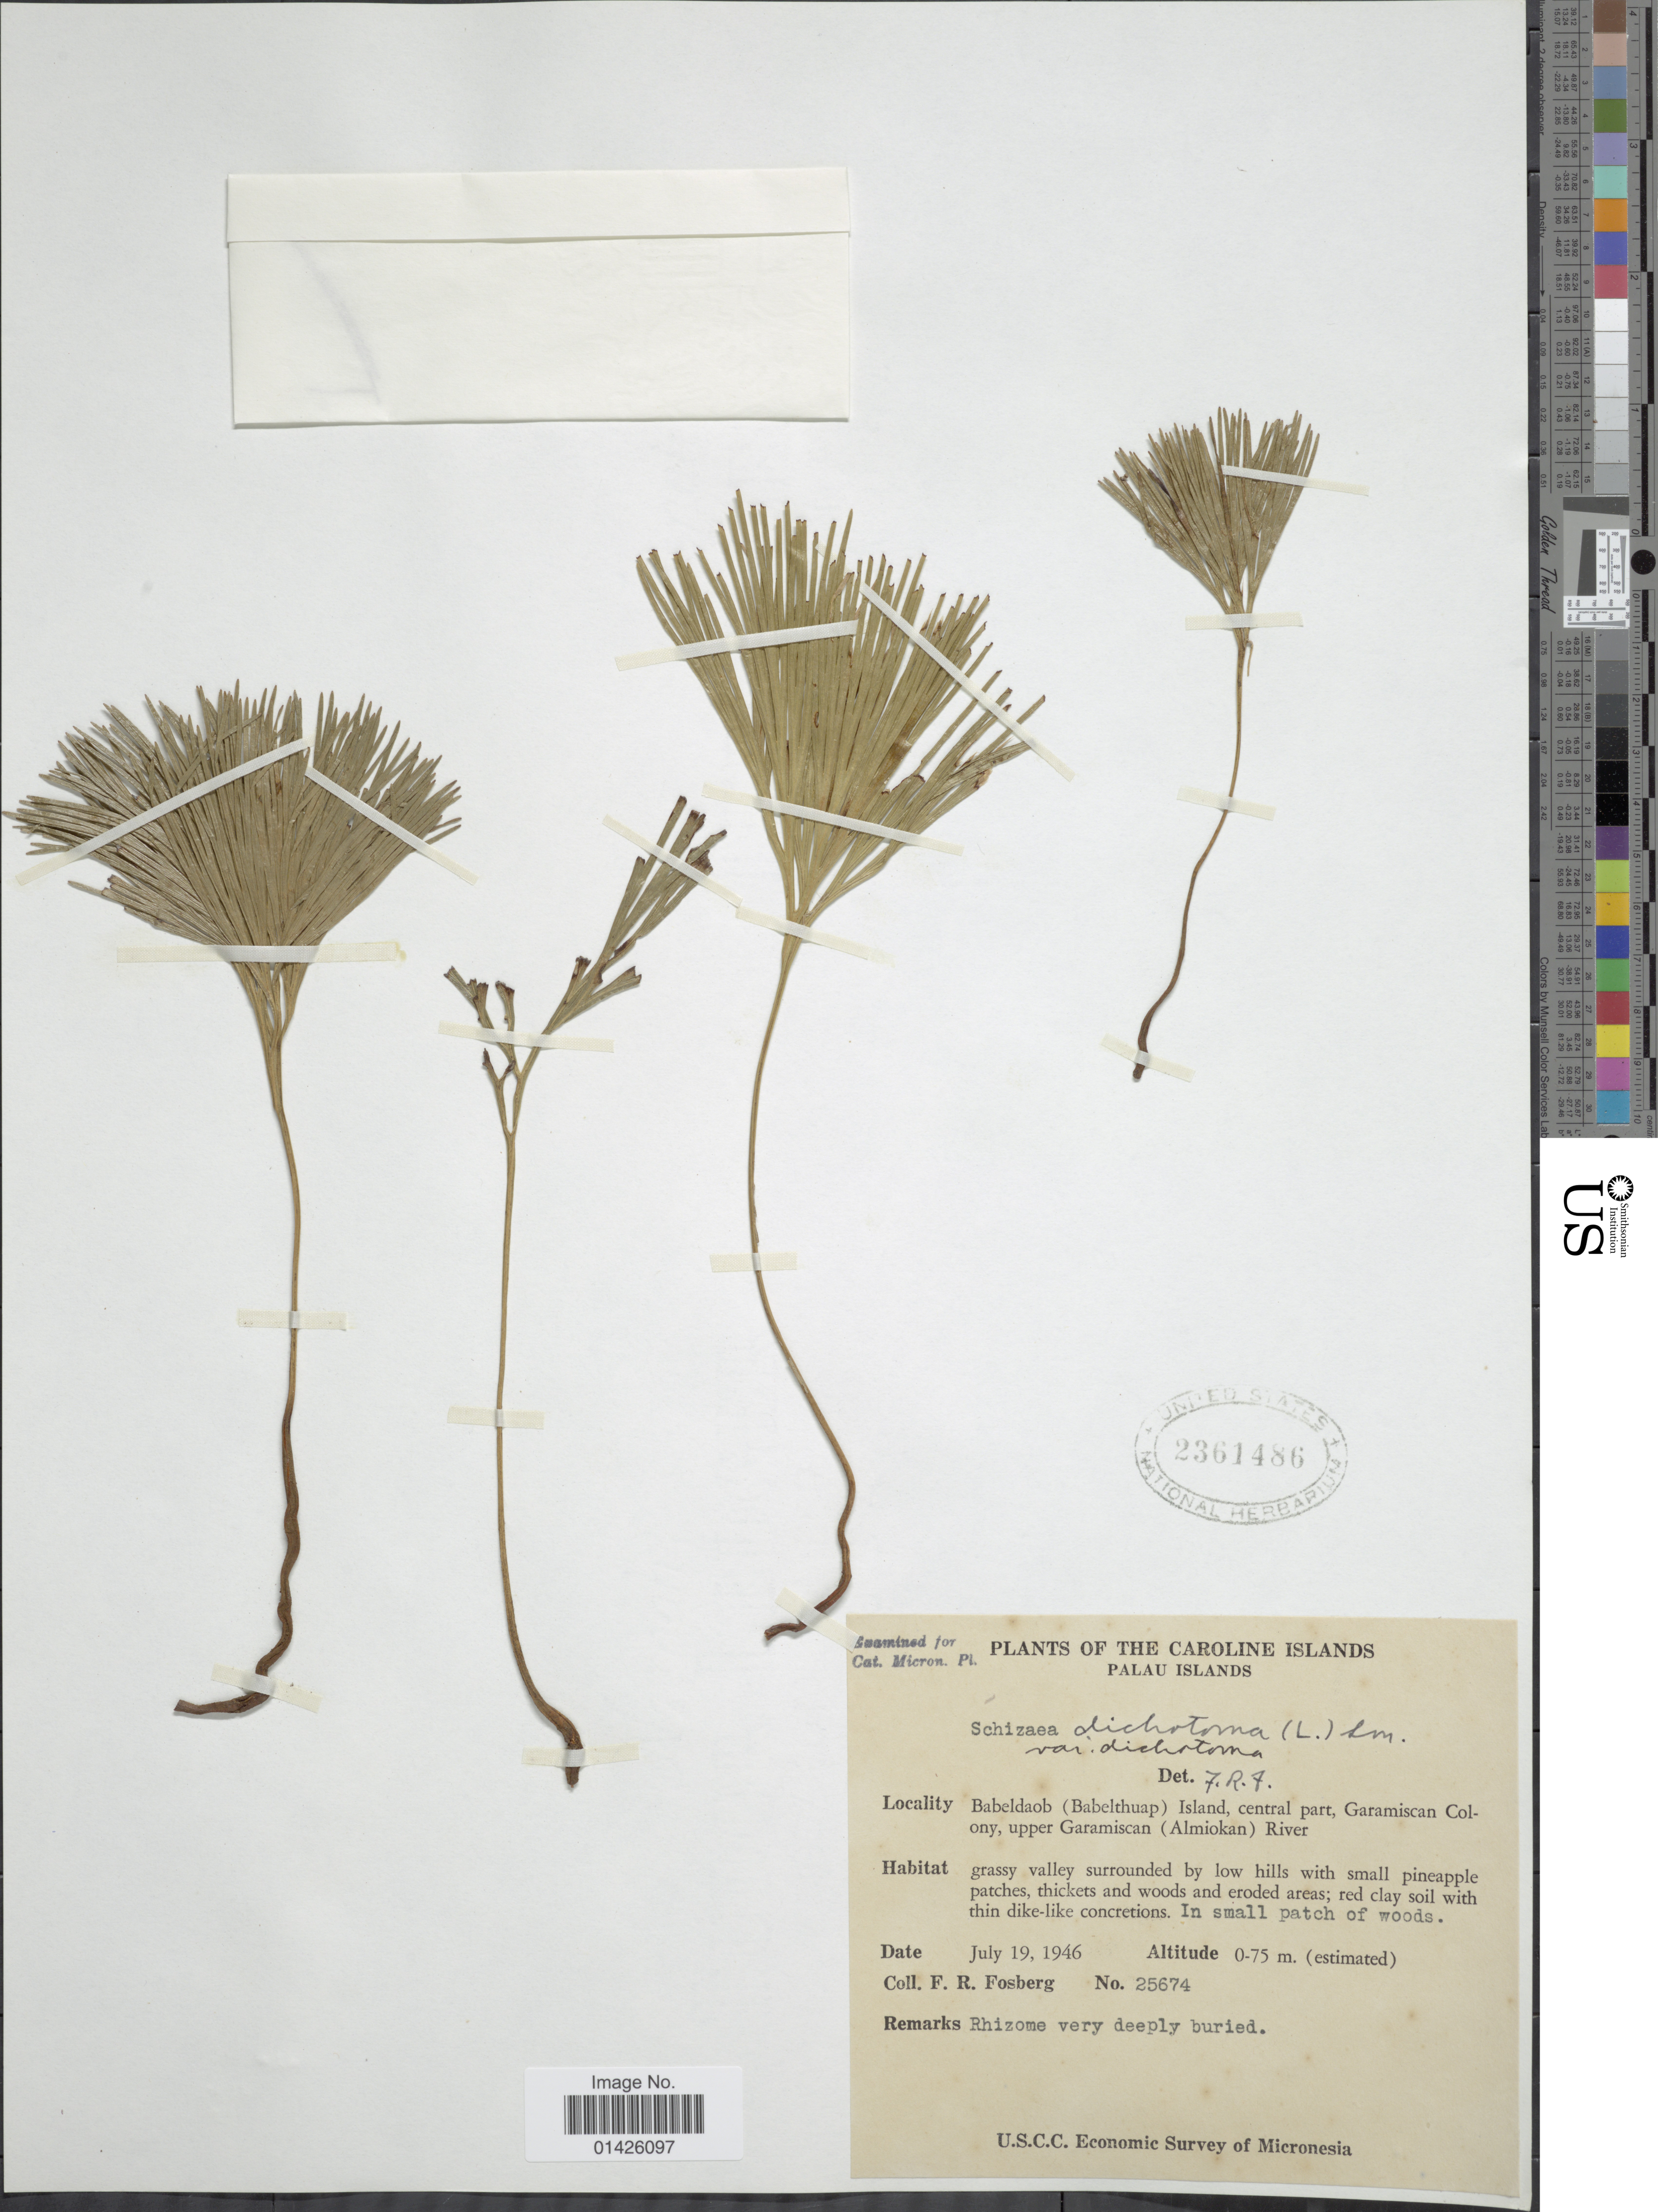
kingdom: Plantae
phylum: Tracheophyta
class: Polypodiopsida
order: Schizaeales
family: Schizaeaceae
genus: Schizaea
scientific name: Schizaea dichotoma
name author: (L.) J. Sm.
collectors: F. R. Fosberg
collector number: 25674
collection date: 1946-07-19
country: Palau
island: Babeldaob [Babelthuap]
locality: The Caroline Island, Palau Islands, Babeldaob (Babelthuap) Island, central part, Garamiscan Colony, upper Garamiscan (Almiokan) River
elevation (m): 0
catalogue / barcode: US 2361486